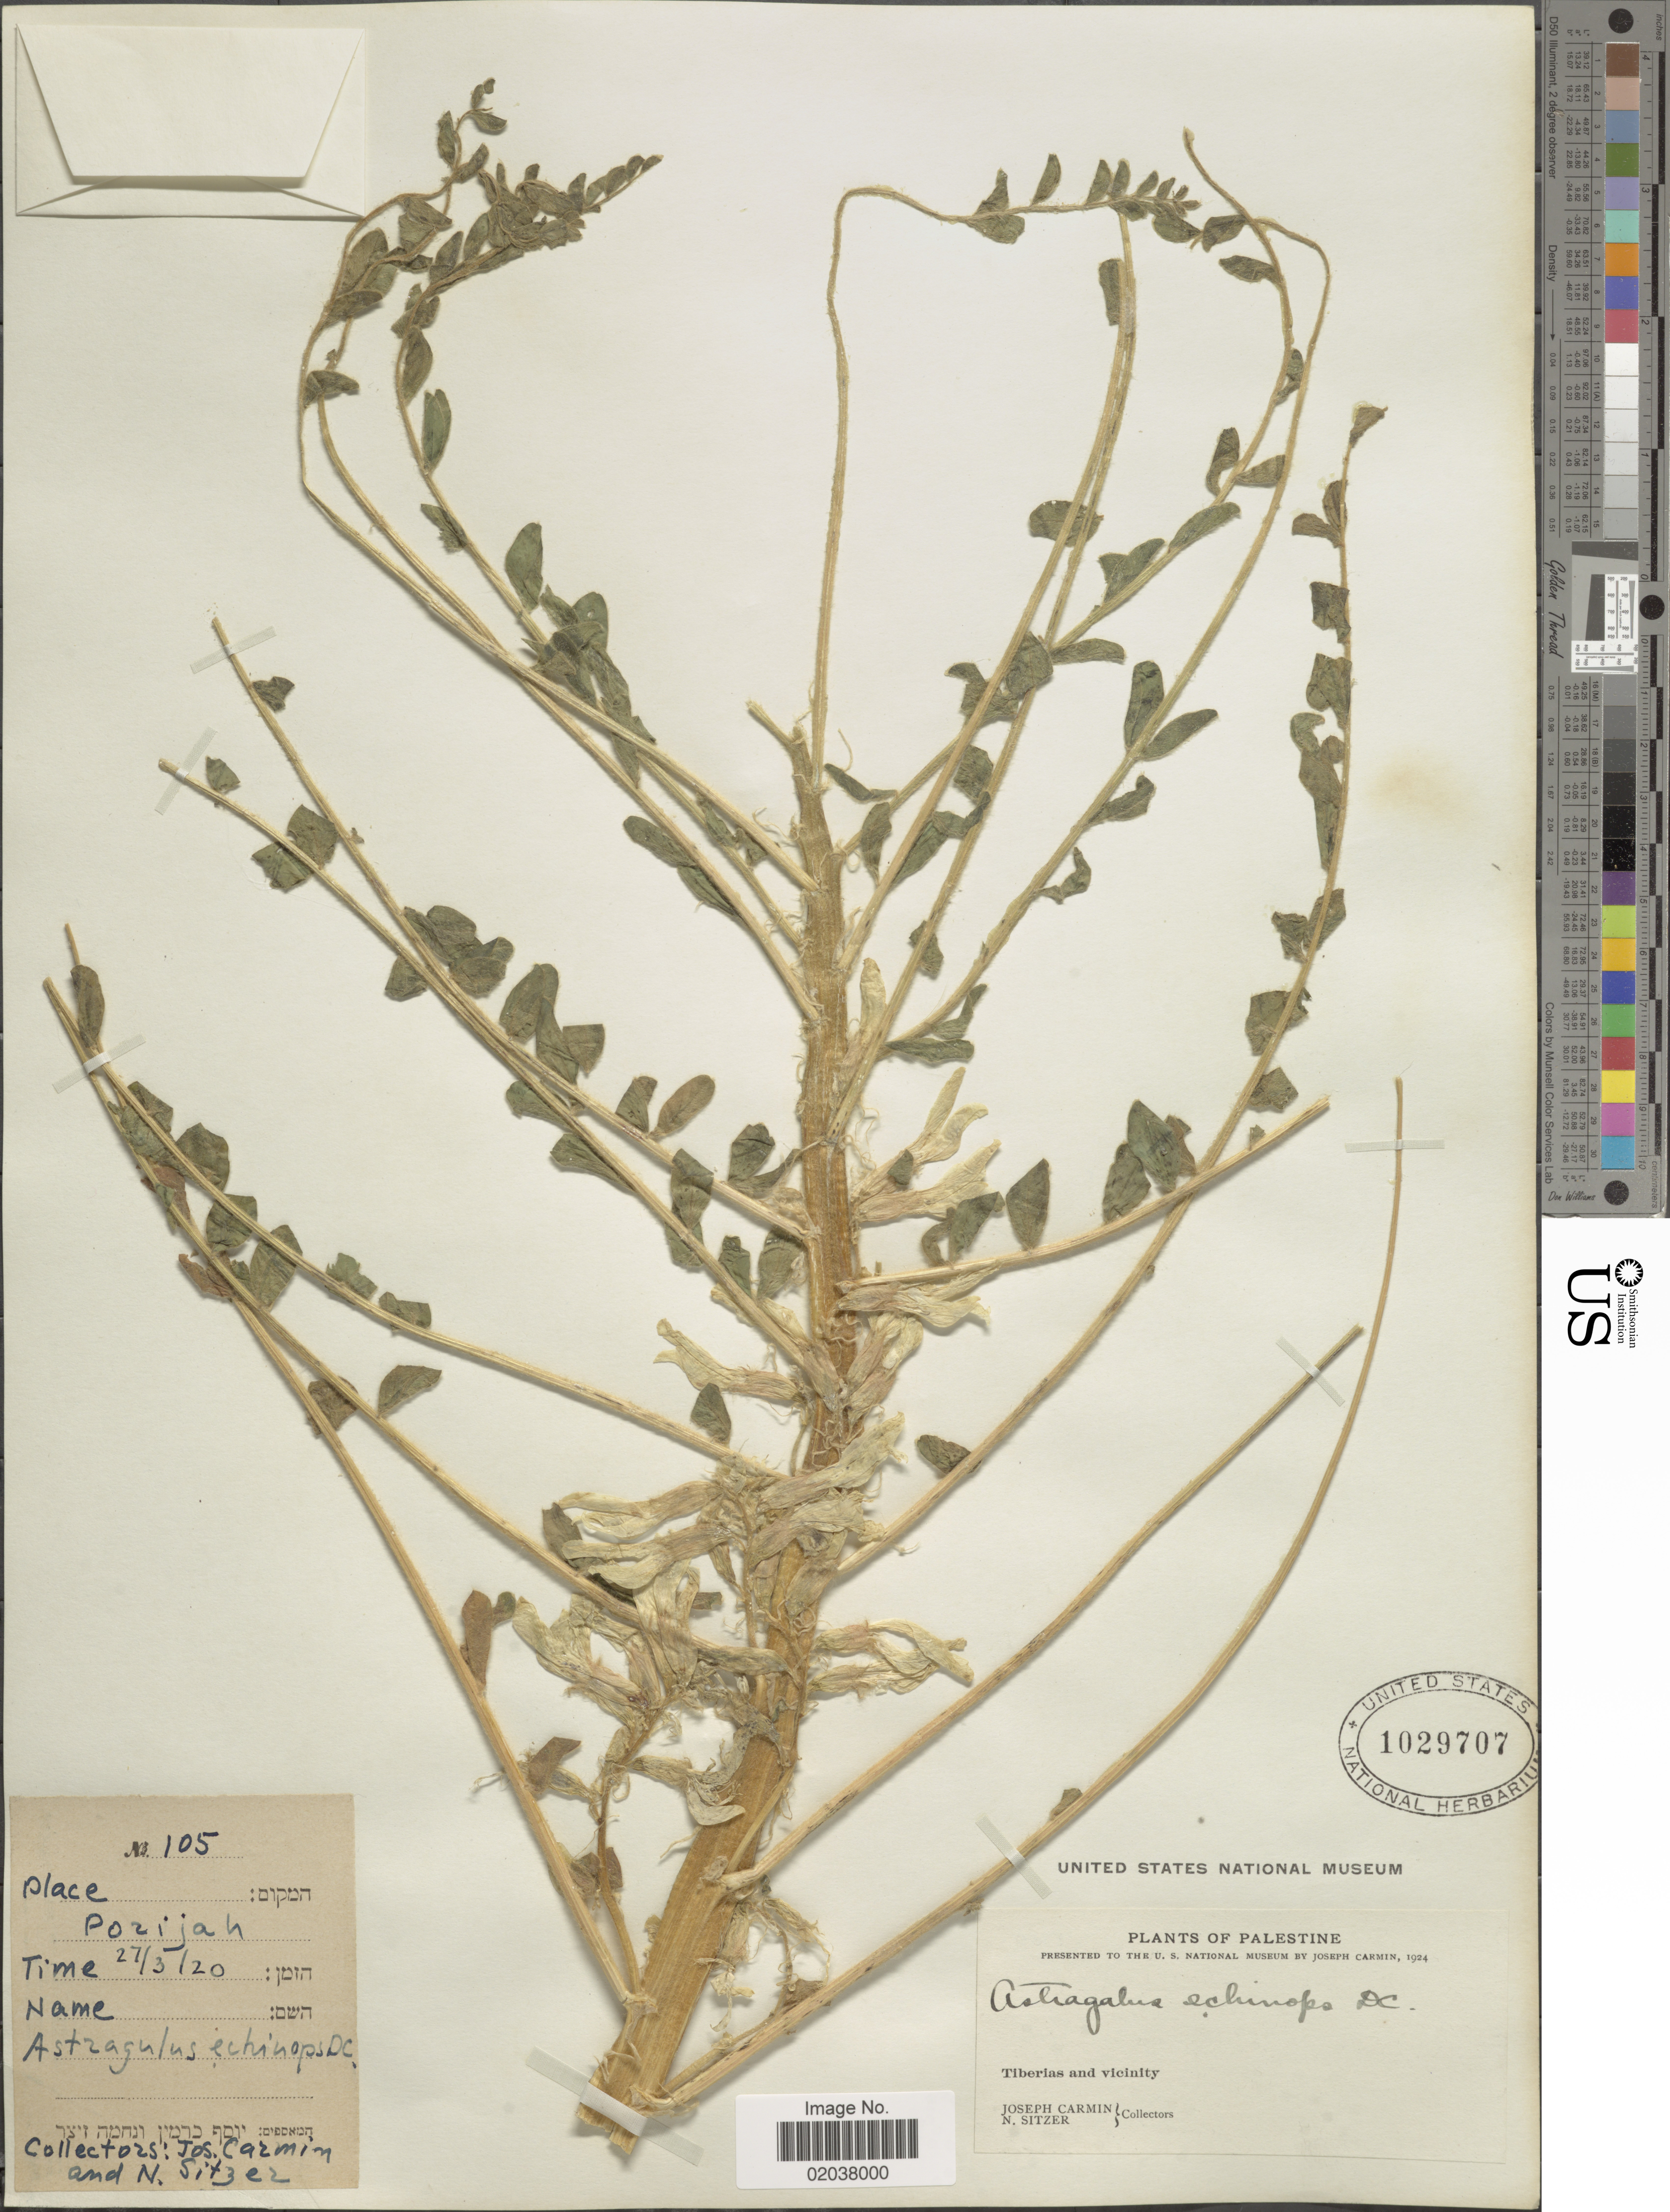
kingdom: Plantae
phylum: Tracheophyta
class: Magnoliopsida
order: Fabales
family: Fabaceae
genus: Astragalus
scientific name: Astragalus echinops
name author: Boiss. ex Aucher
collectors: J. Carmin & N. Sitzer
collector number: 105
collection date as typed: Transcribed d/m/y: 27/3/20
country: Israel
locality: Palestine. Tiberias and vicinity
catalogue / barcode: US 1029707